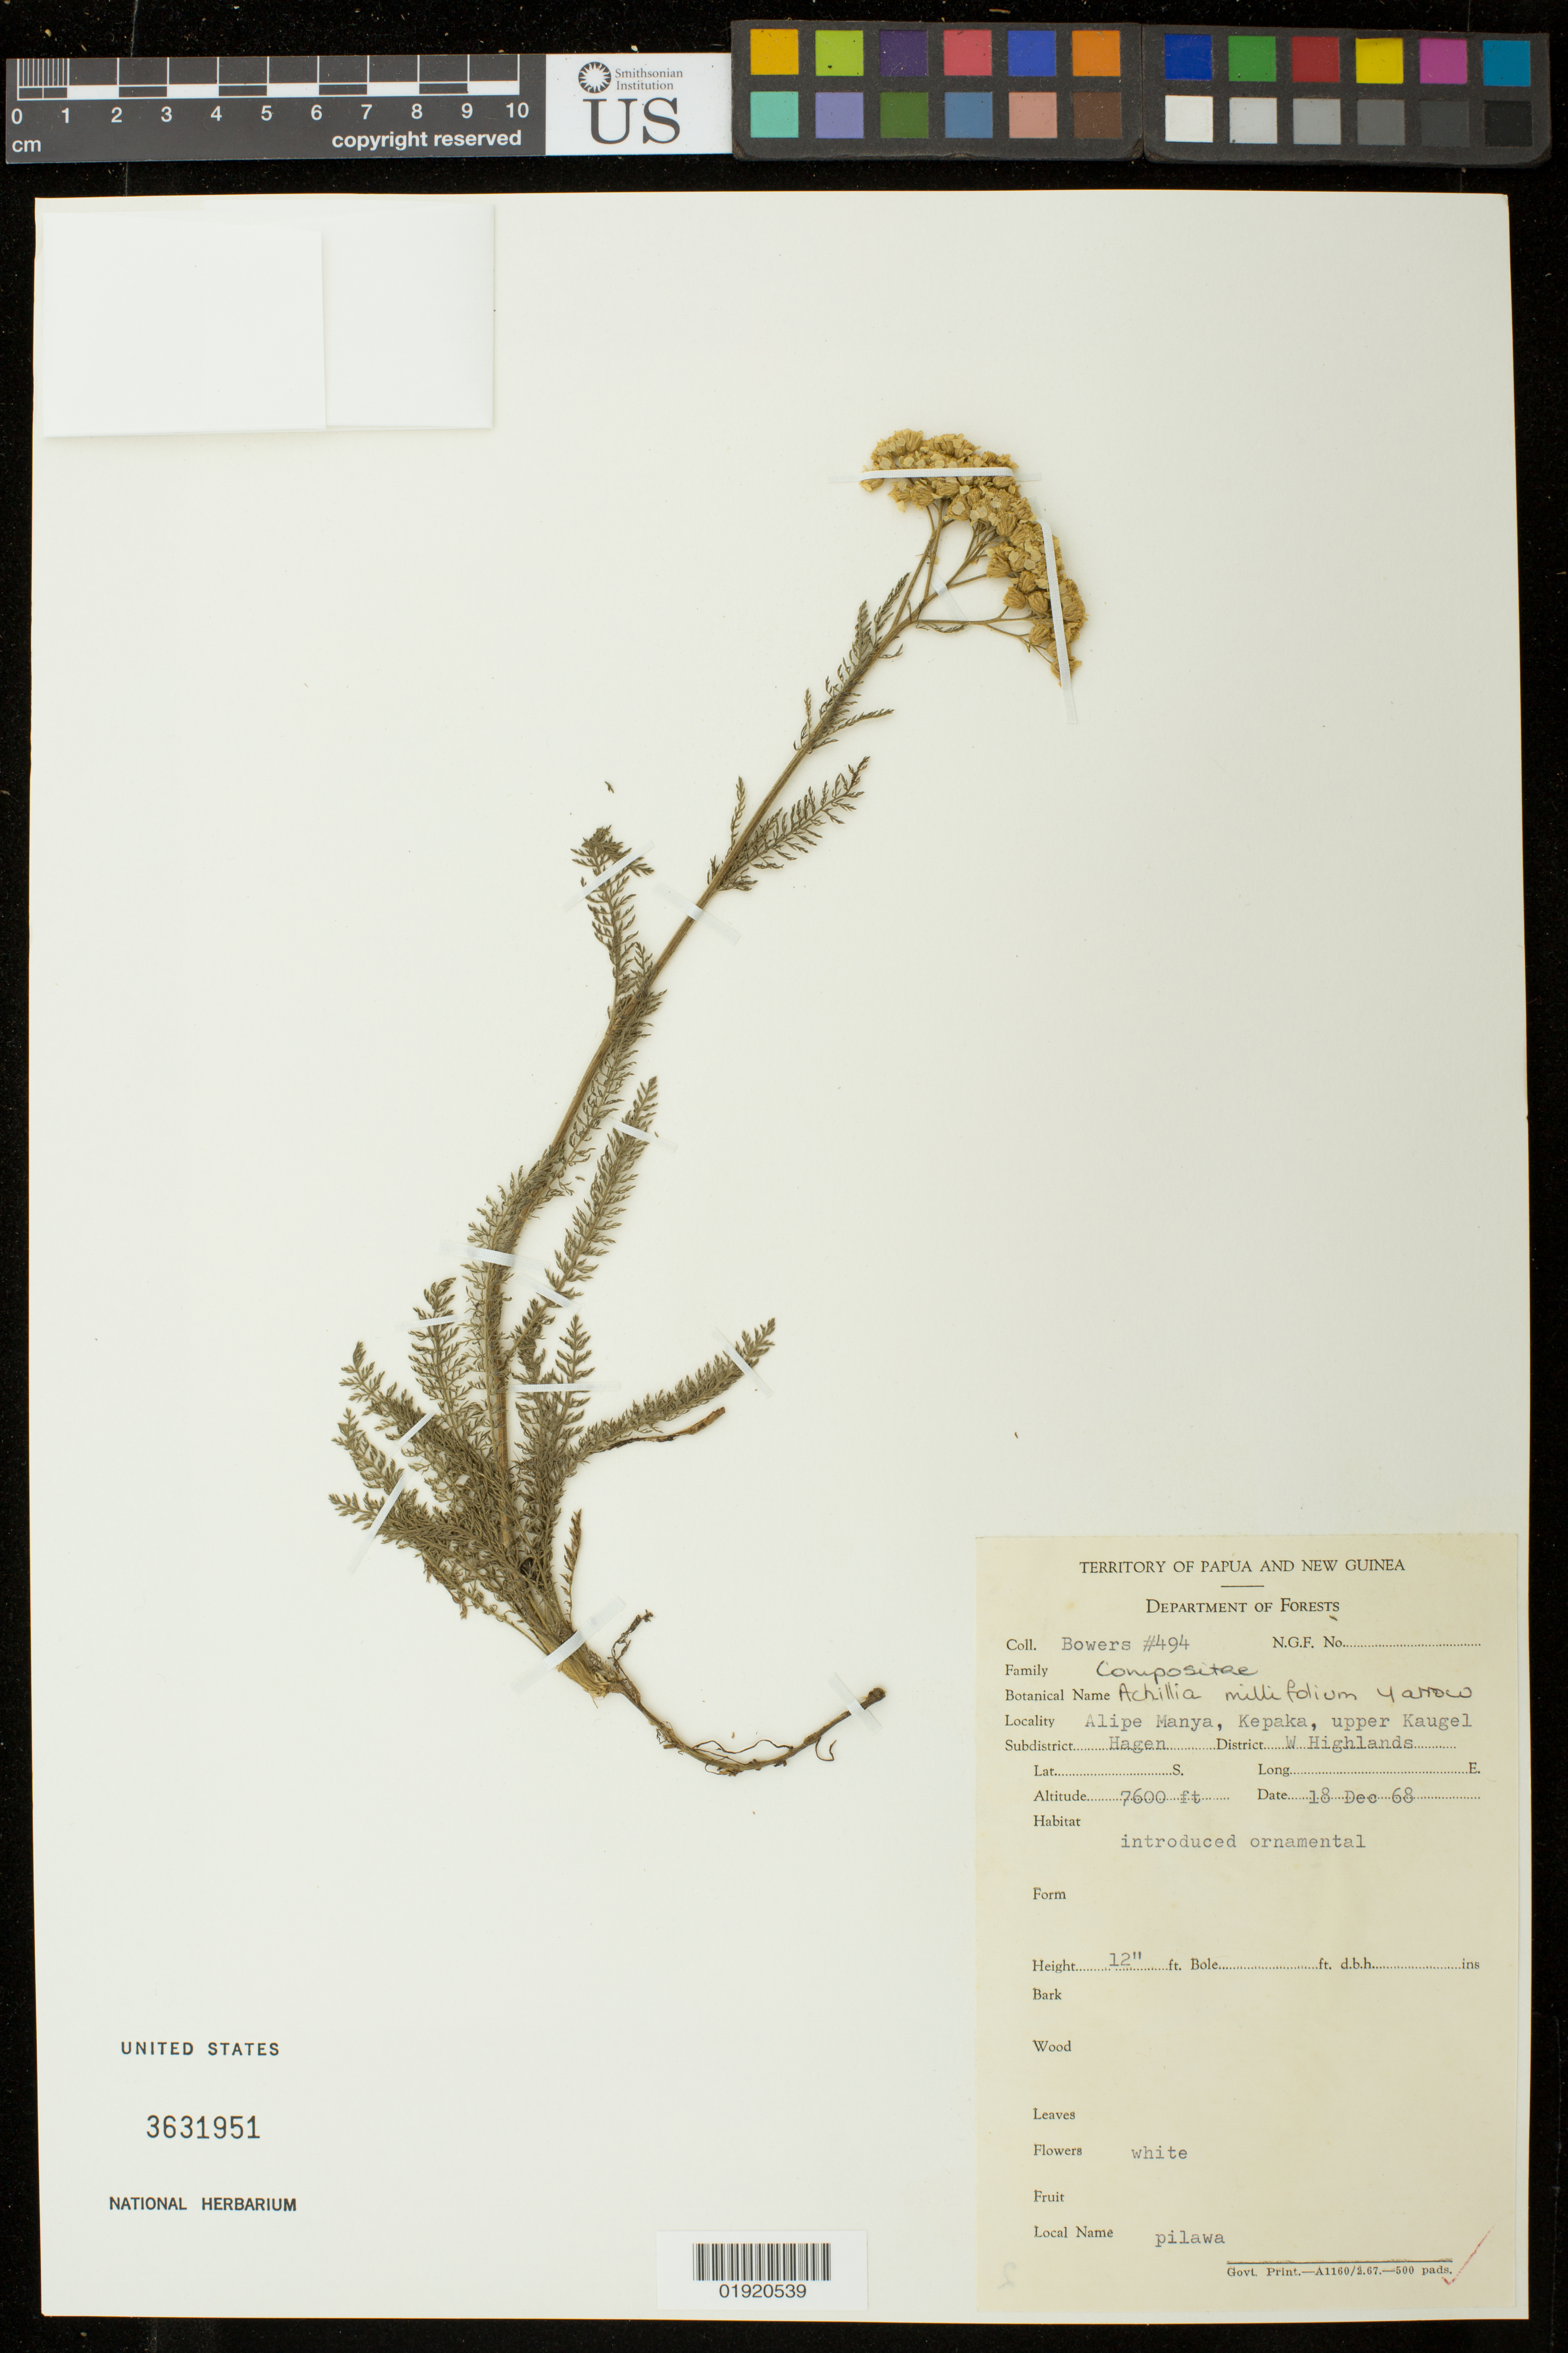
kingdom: Plantae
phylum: Tracheophyta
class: Magnoliopsida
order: Asterales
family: Asteraceae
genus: Achillea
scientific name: Achillea millefolium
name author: L.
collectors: -. Bowers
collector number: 494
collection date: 1968-12-18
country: Papua New Guinea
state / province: Western Highlands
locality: Alipe Manya, Kepaka, upper Kaugel, Hagen, W Highlands.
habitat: introduced ornamental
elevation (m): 2316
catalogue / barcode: US 3631951